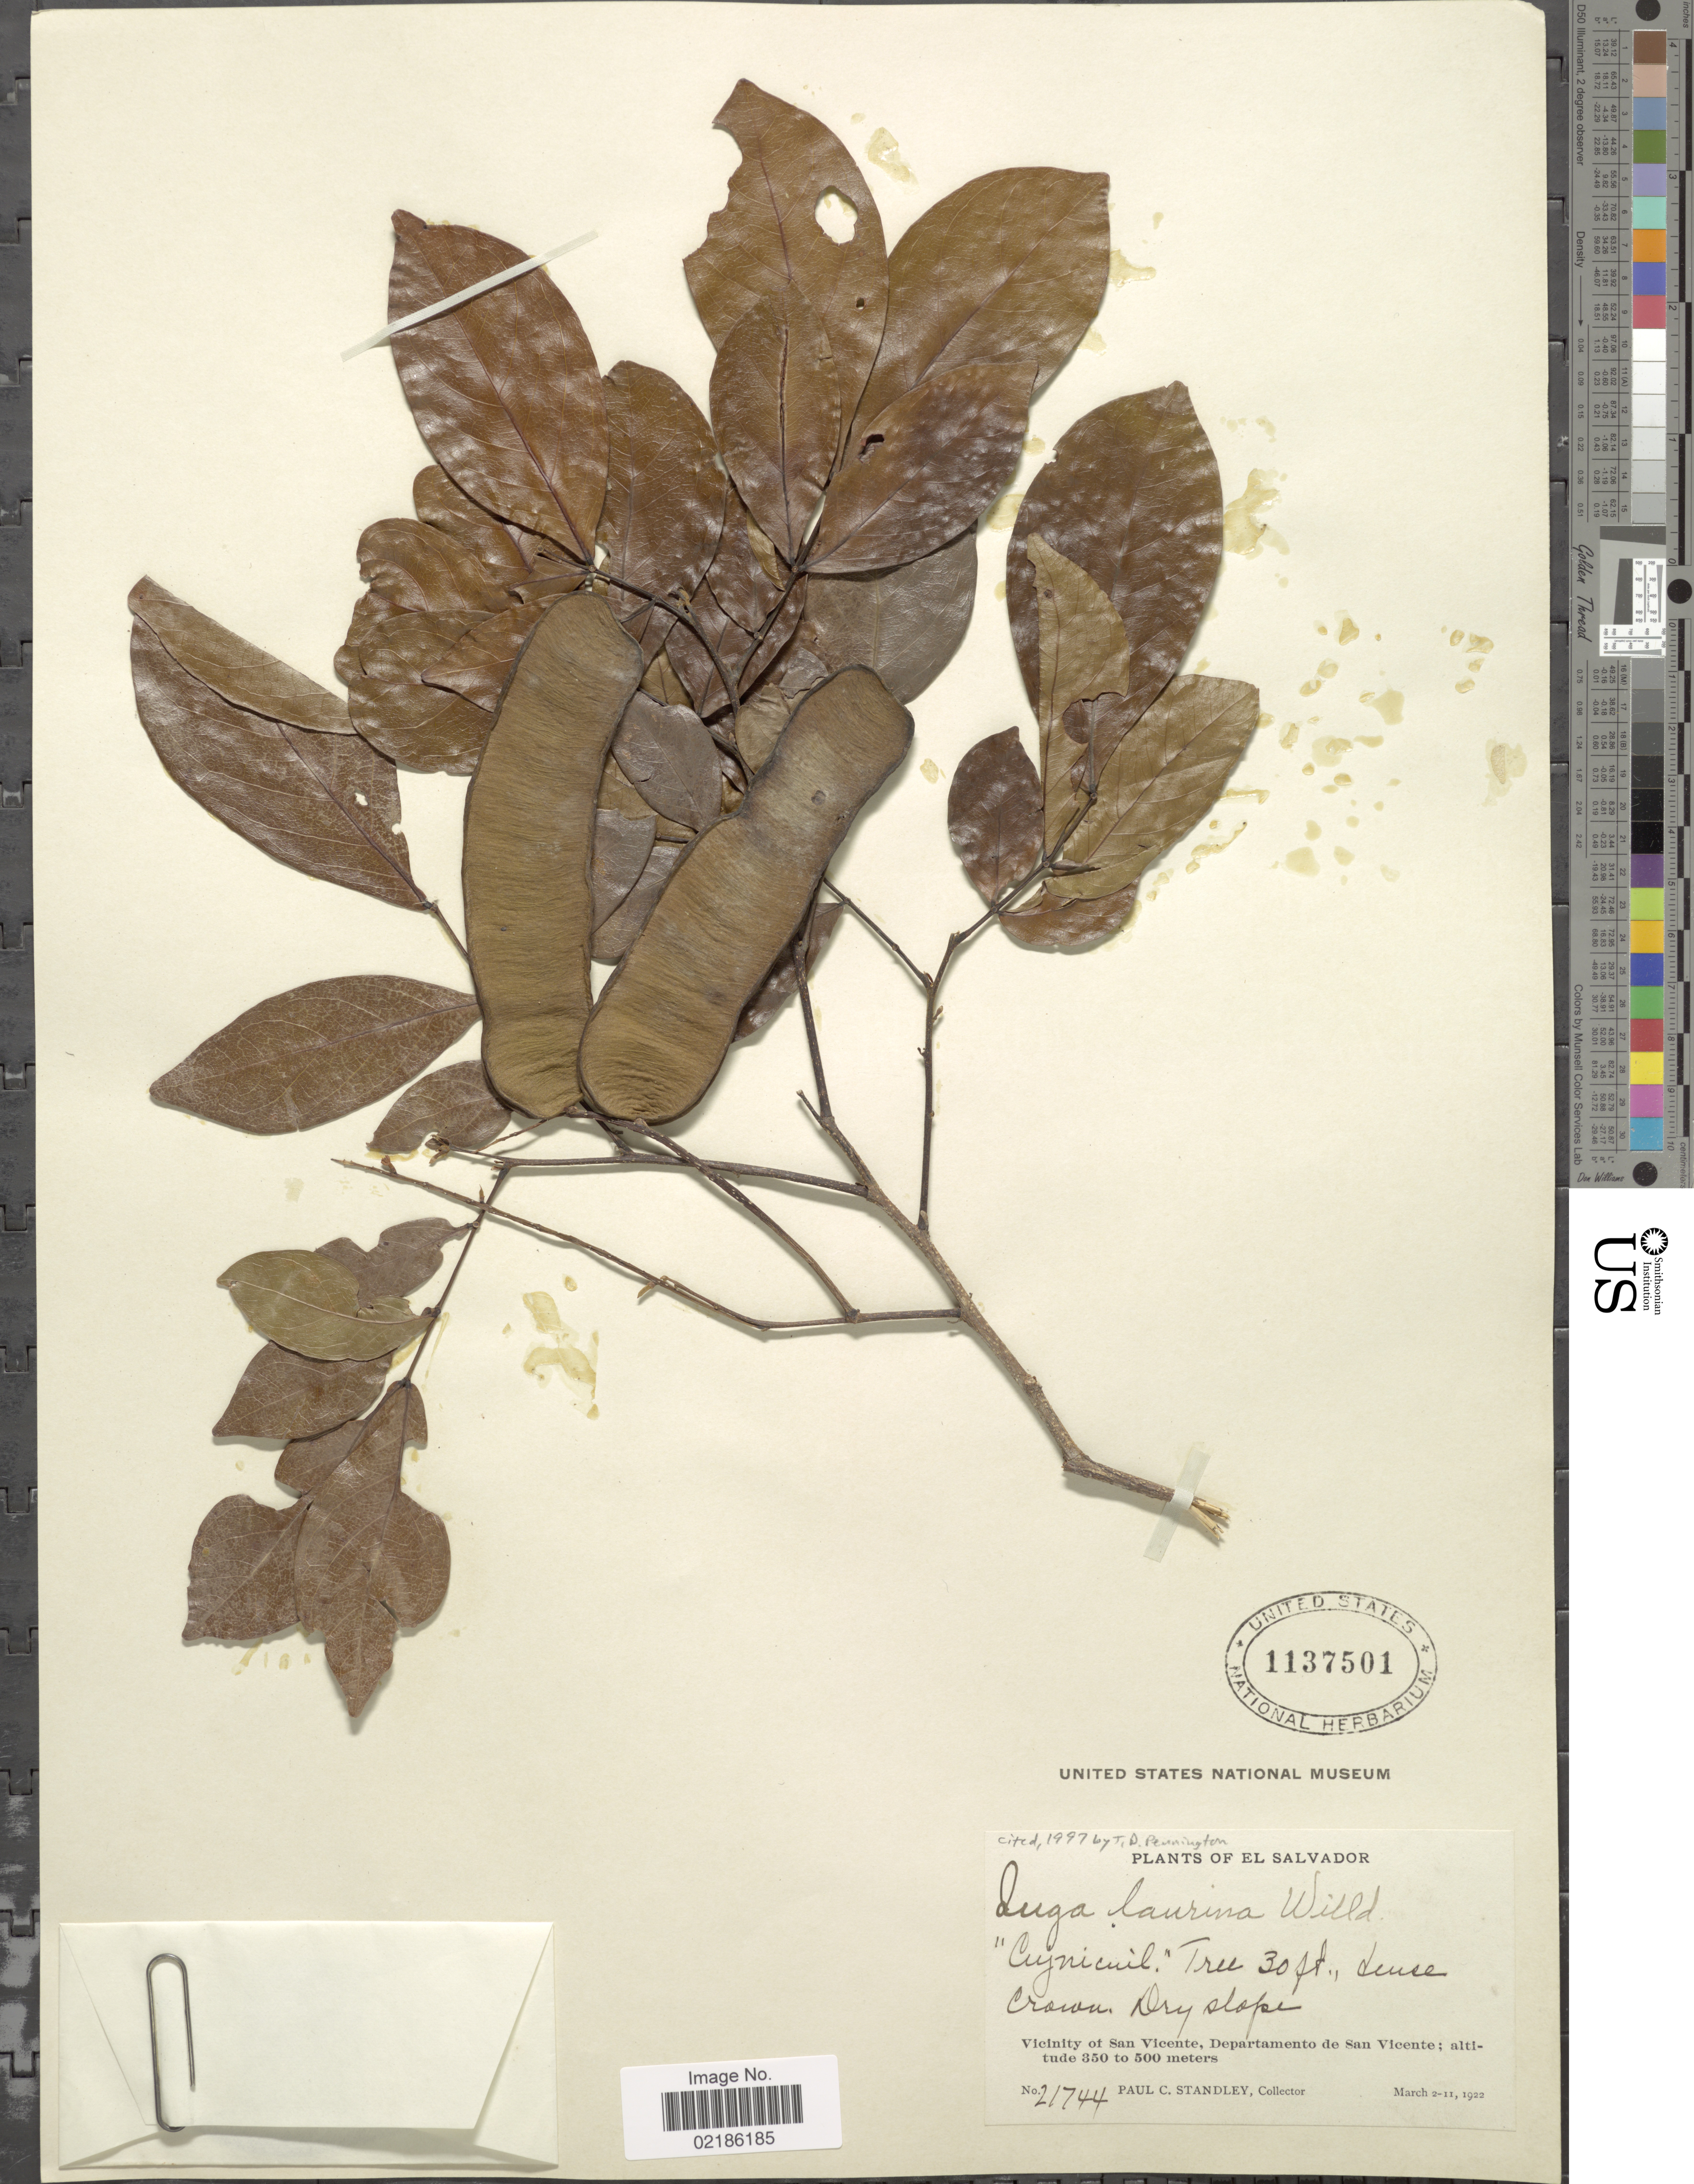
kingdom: Plantae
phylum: Tracheophyta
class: Magnoliopsida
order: Fabales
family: Fabaceae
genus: Inga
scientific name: Inga laurina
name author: (Sw.) Willd.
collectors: P. C. Standley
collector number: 21744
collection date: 1922-03-02/1922-03-11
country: El Salvador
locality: Vicinity of San Vicente, Departamento de San Vicente. Dry slope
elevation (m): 350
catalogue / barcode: US 1137501